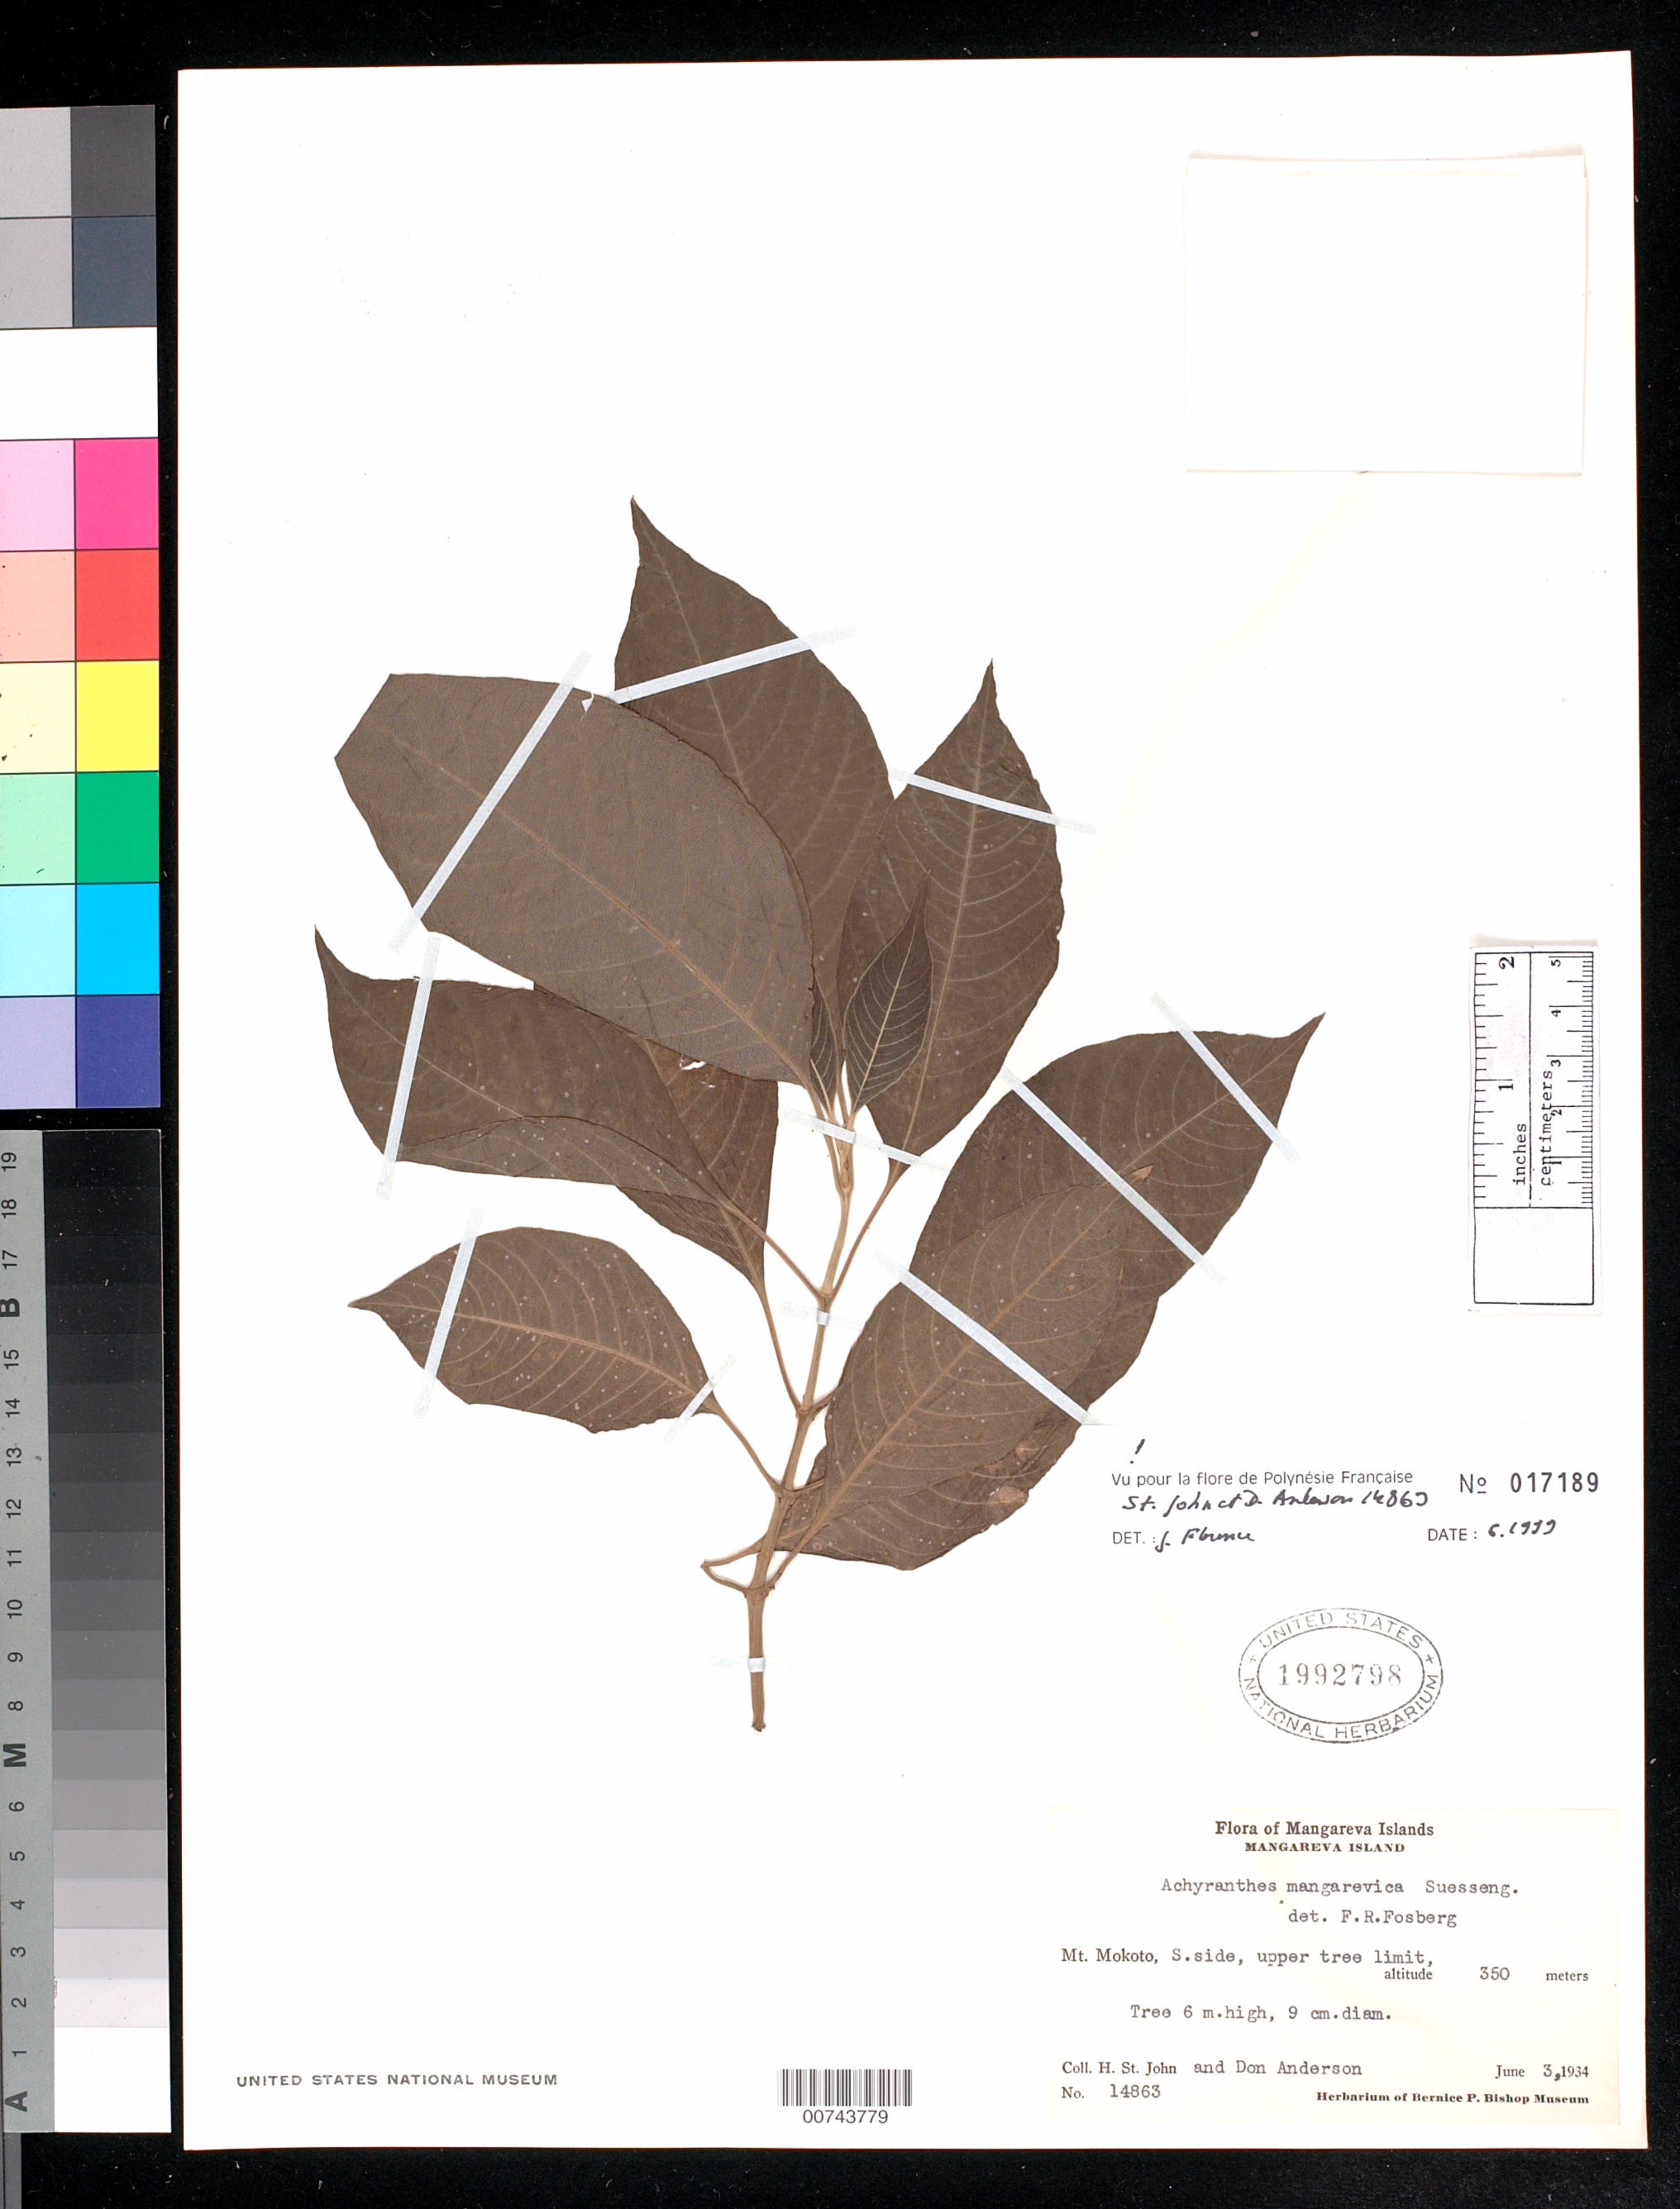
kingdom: Plantae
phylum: Tracheophyta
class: Magnoliopsida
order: Caryophyllales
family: Amaranthaceae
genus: Achyranthes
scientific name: Achyranthes mangarevica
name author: Suess.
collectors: H. St. John & D. Anderson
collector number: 14863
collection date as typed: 03 Jun 1934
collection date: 1934-06-03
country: French Polynesia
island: Mangareva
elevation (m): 350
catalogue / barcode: US 1992798